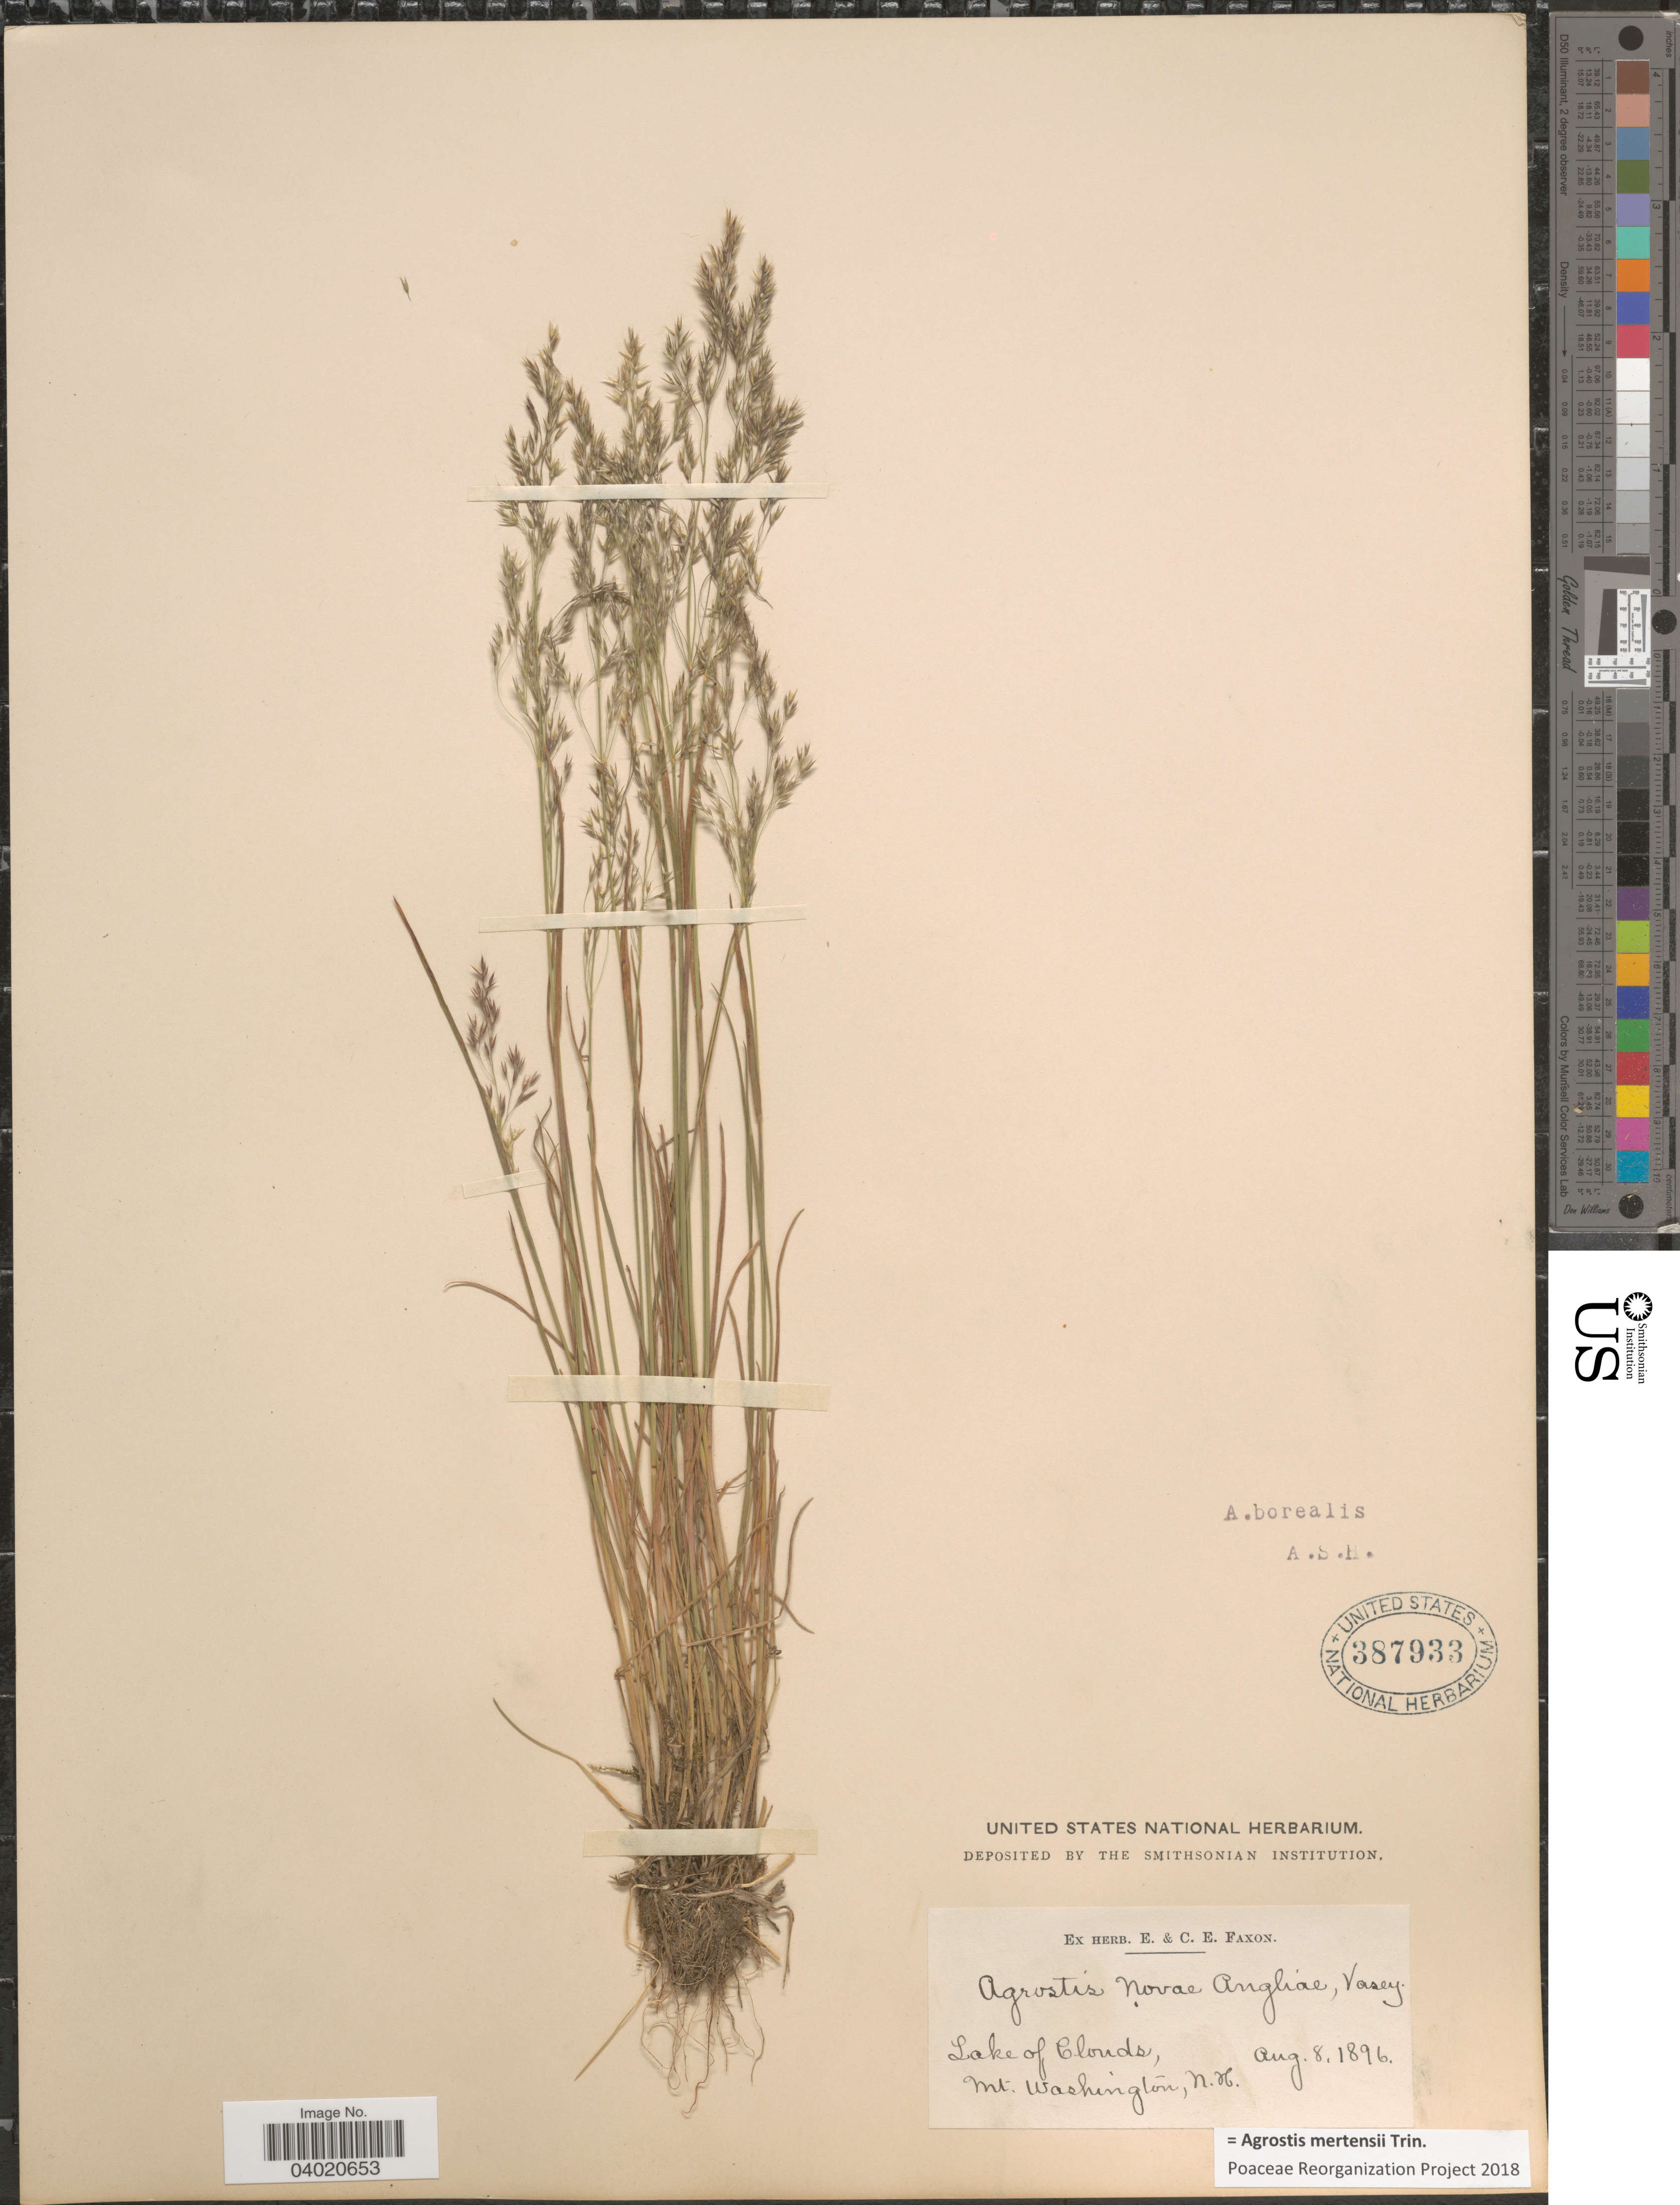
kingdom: Plantae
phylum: Tracheophyta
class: Liliopsida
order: Poales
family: Poaceae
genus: Agrostis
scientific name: Agrostis mertensii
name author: Trin.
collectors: ex herb. E. & C.E. Faxon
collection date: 1896-08-08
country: United States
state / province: New Hampshire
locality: Lake of Clouds, Mt. Washington.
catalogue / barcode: US 387933